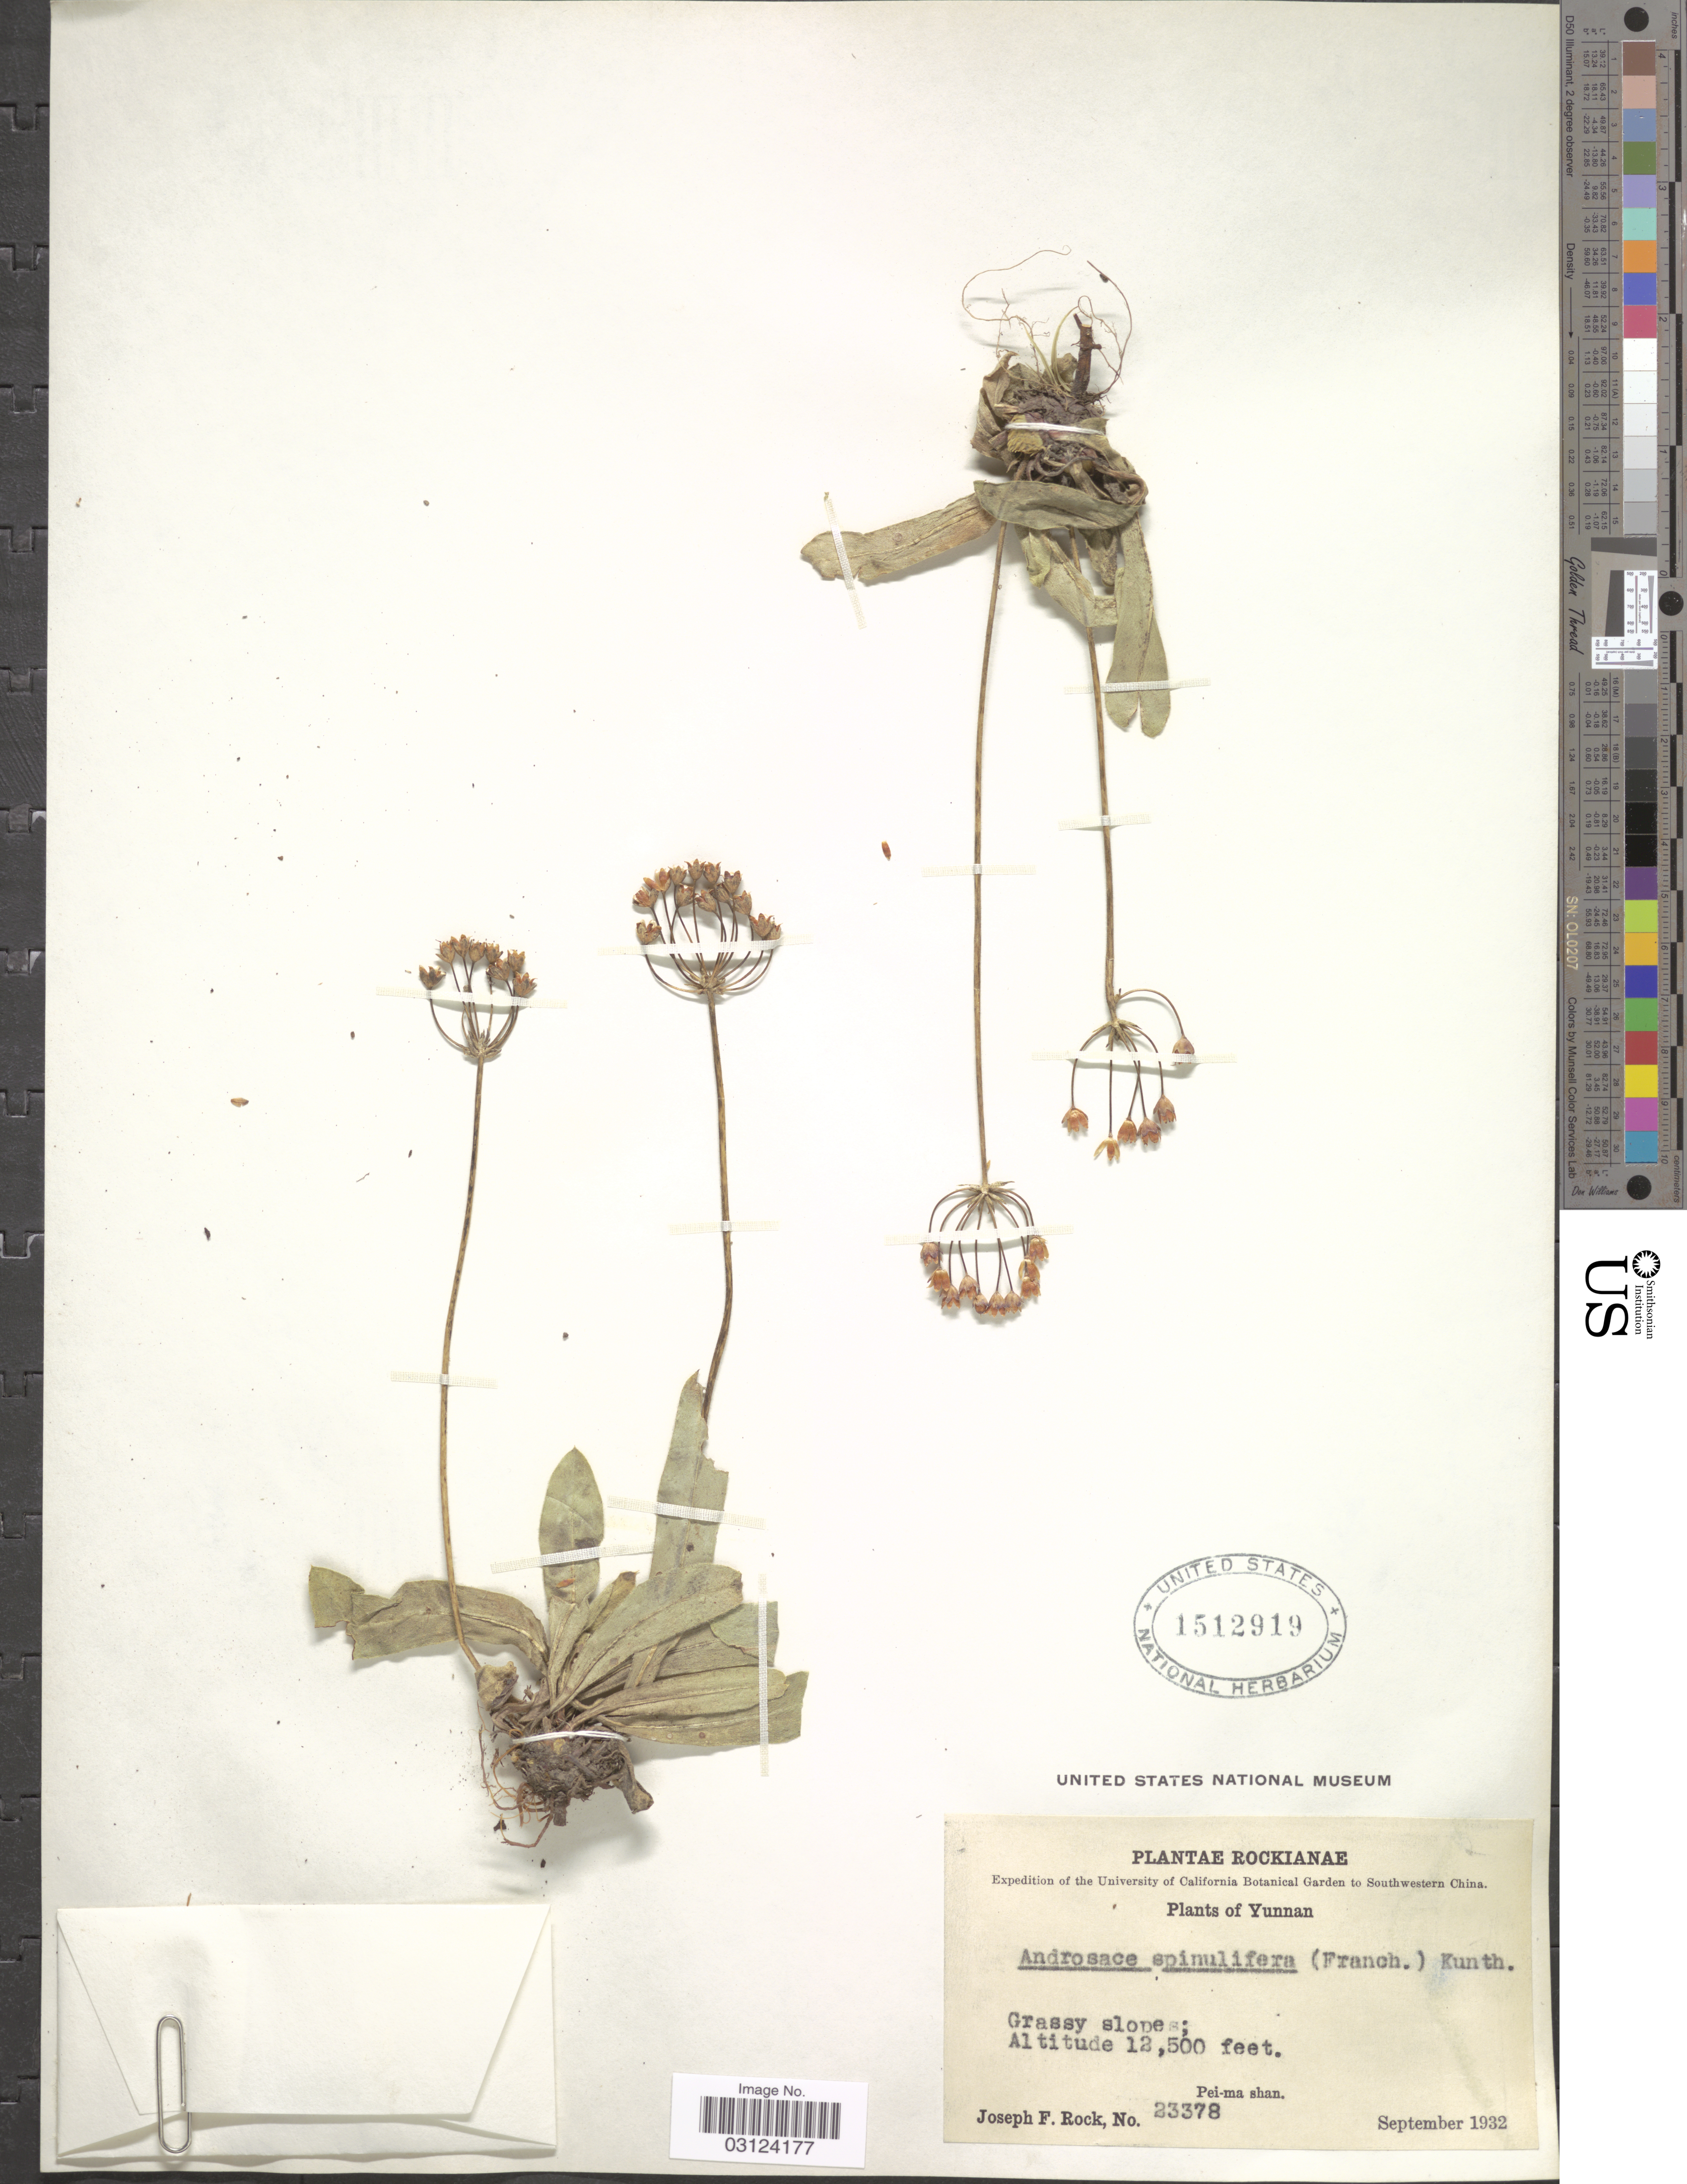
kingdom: Plantae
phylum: Tracheophyta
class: Magnoliopsida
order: Ericales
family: Primulaceae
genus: Androsace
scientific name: Androsace spinulifera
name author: (Franch.) R. Knuth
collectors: J. F. Rock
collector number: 23378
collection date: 1932-09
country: China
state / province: Yunnan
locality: Southwestern China, Pei-ma shan.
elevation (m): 3810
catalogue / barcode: US 1512919